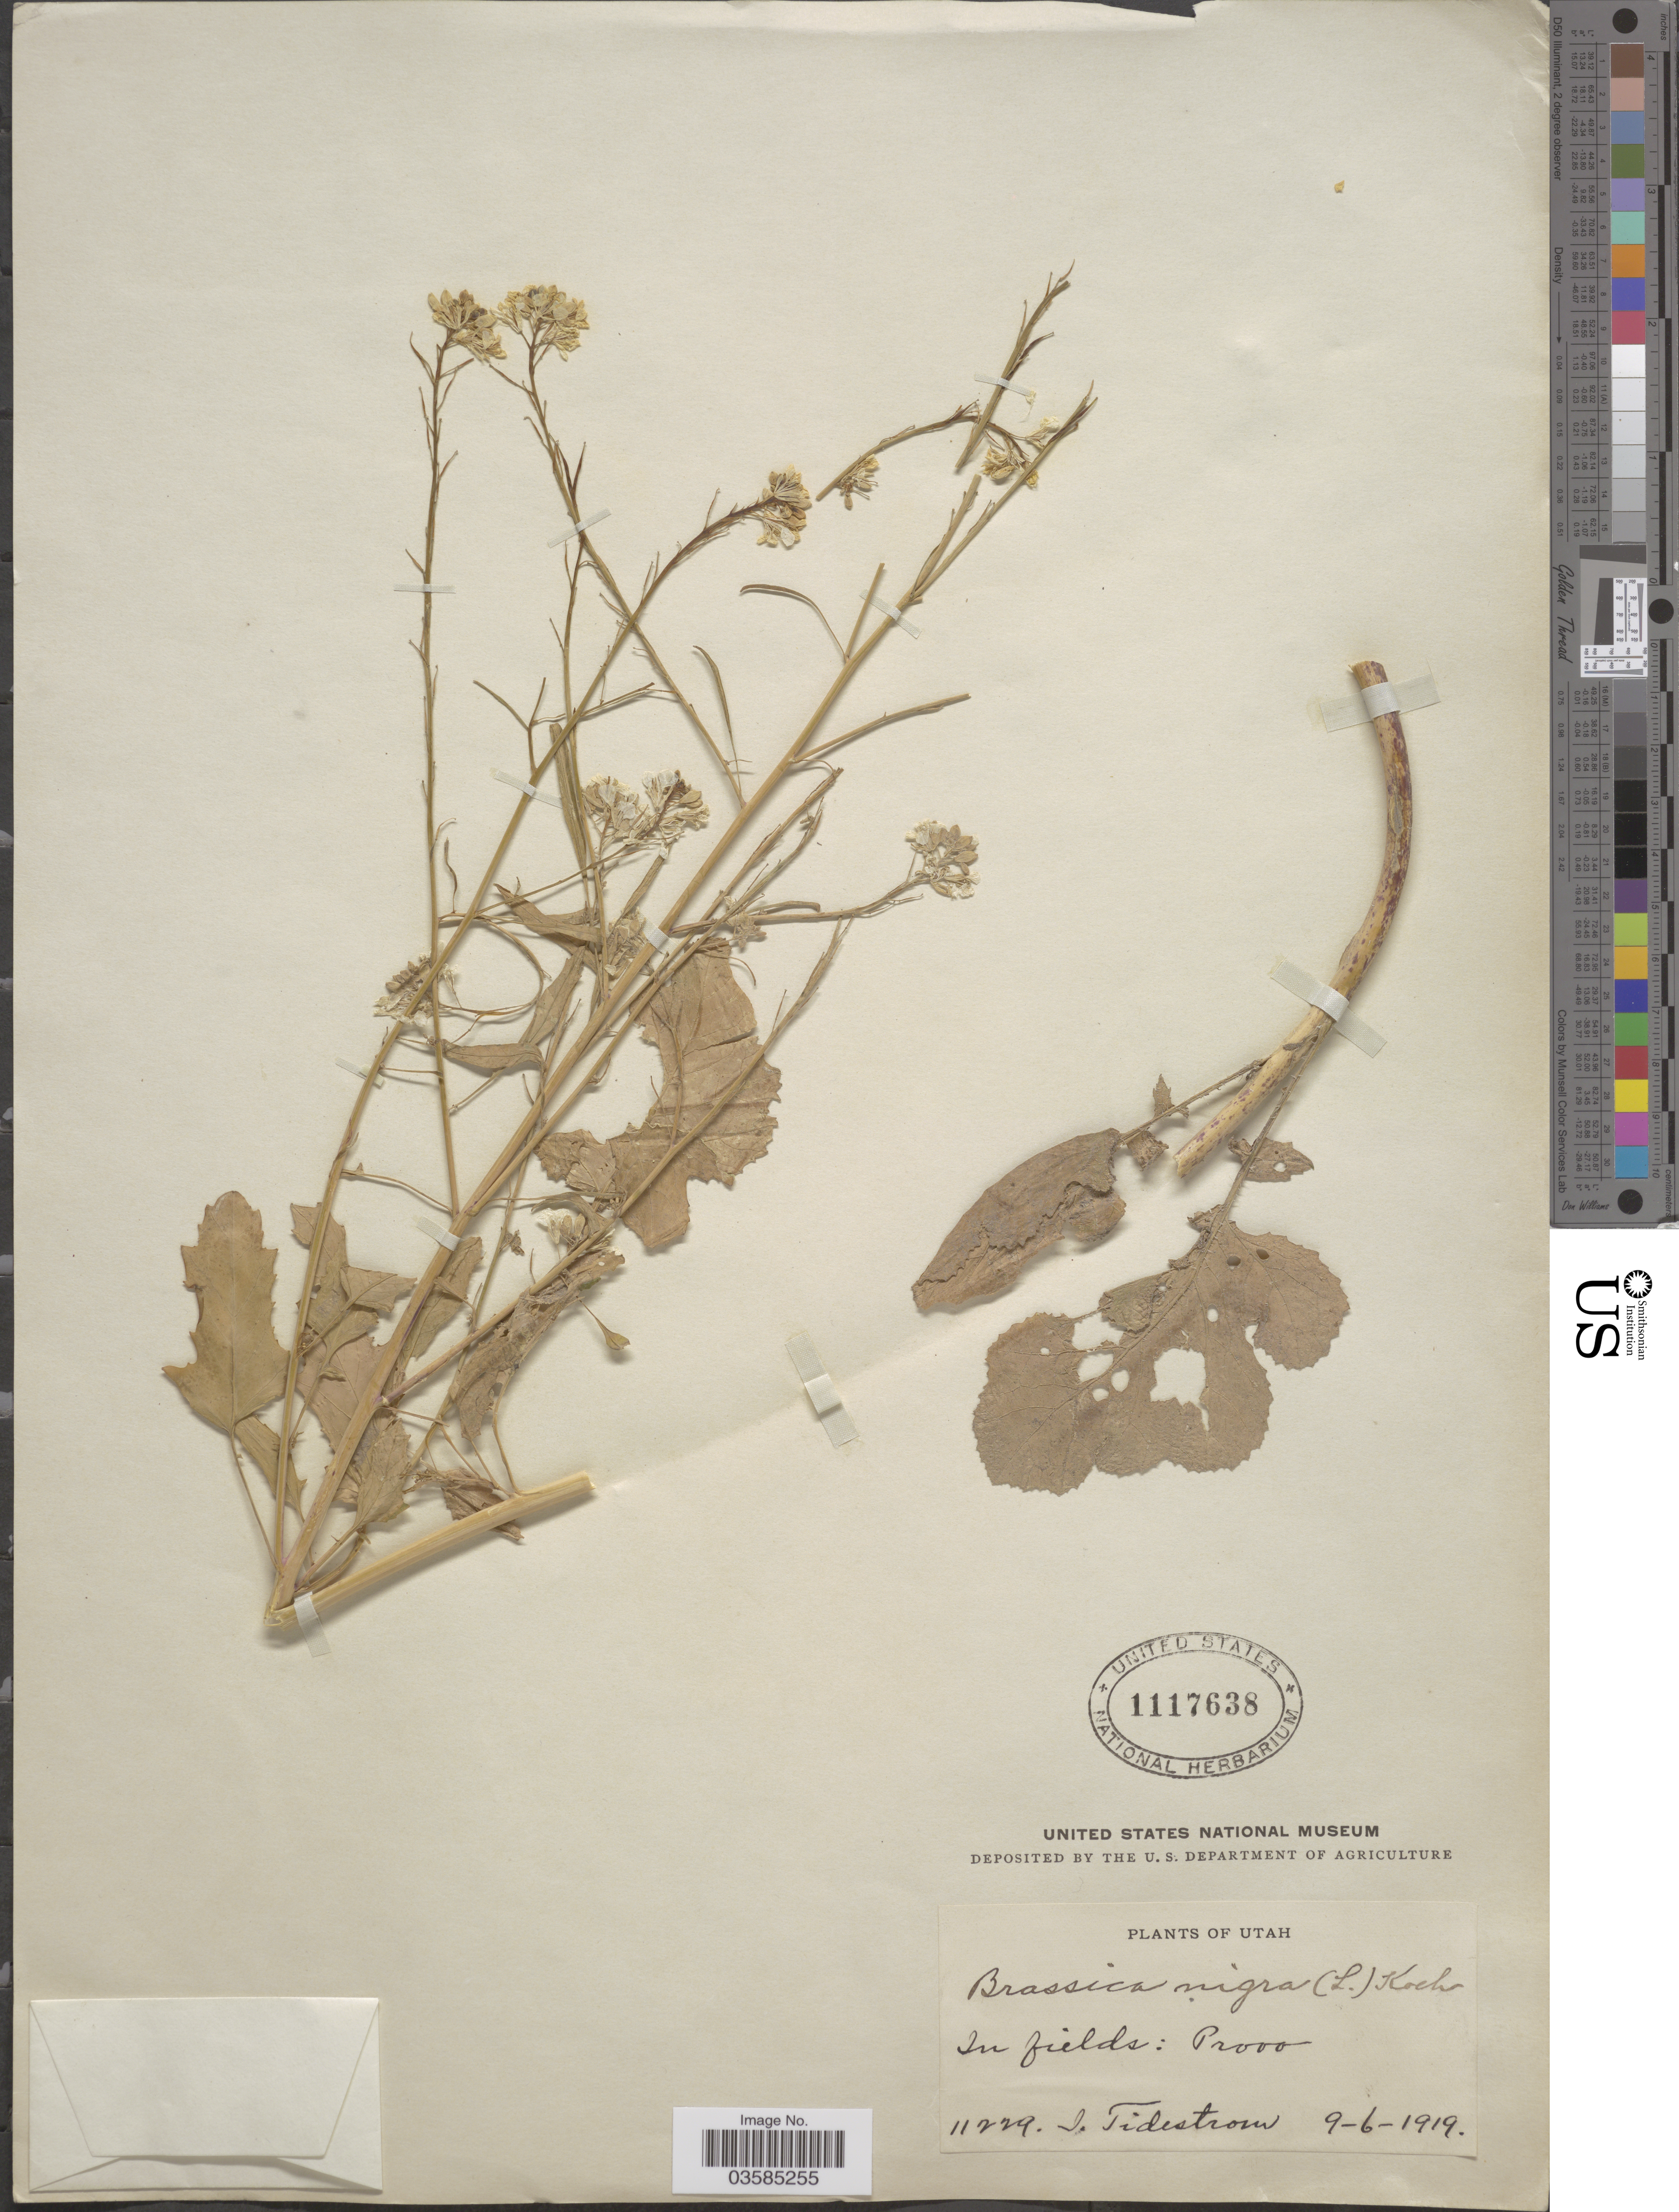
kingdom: Plantae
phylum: Tracheophyta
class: Magnoliopsida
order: Brassicales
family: Brassicaceae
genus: Brassica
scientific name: Brassica nigra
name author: (L.) W.D.J. Koch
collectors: I. F. Tidestrom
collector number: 11229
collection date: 1919-09-06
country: United States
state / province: Utah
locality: In fields: Provo.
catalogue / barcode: US 1117638